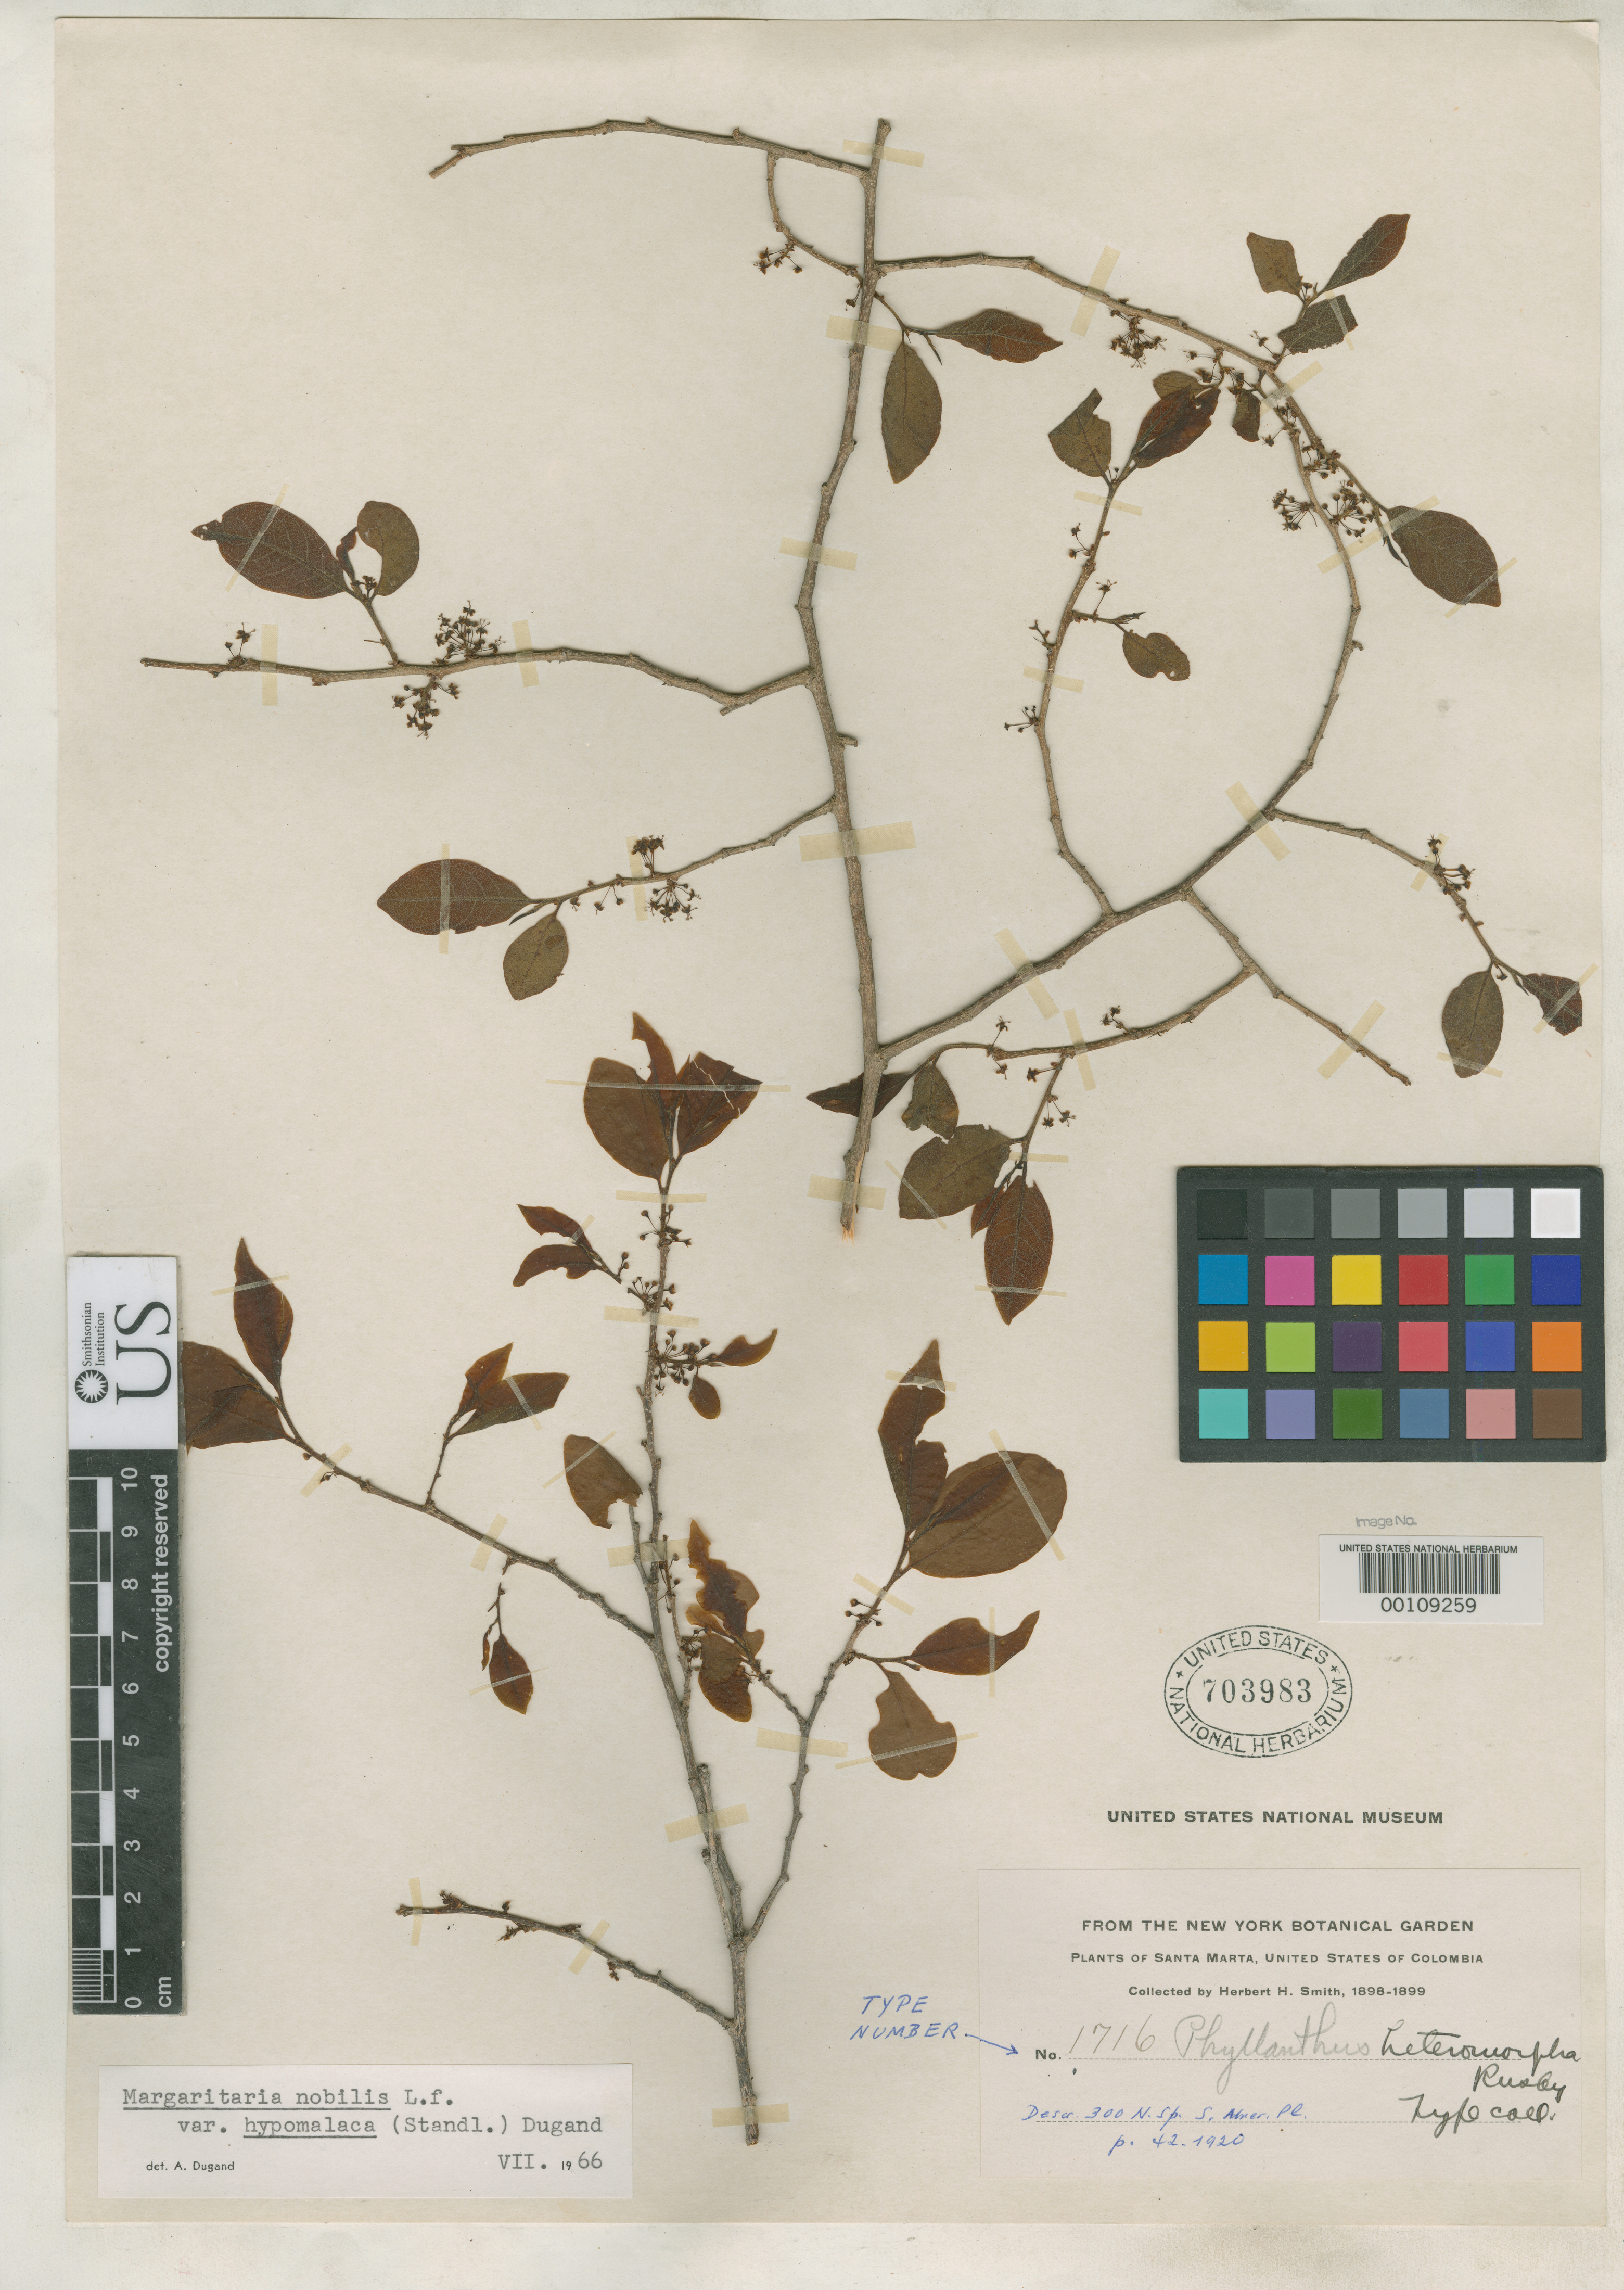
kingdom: Plantae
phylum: Tracheophyta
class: Magnoliopsida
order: Malpighiales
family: Phyllanthaceae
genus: Phyllanthus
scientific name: Phyllanthus heteromorpha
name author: Rusby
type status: Isosyntype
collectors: Herbert H. Smith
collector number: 1716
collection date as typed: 11 Apr 1899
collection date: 1899-04-11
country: Colombia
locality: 6 mi S of Manatoco, near Santa Marta.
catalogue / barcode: US 703983